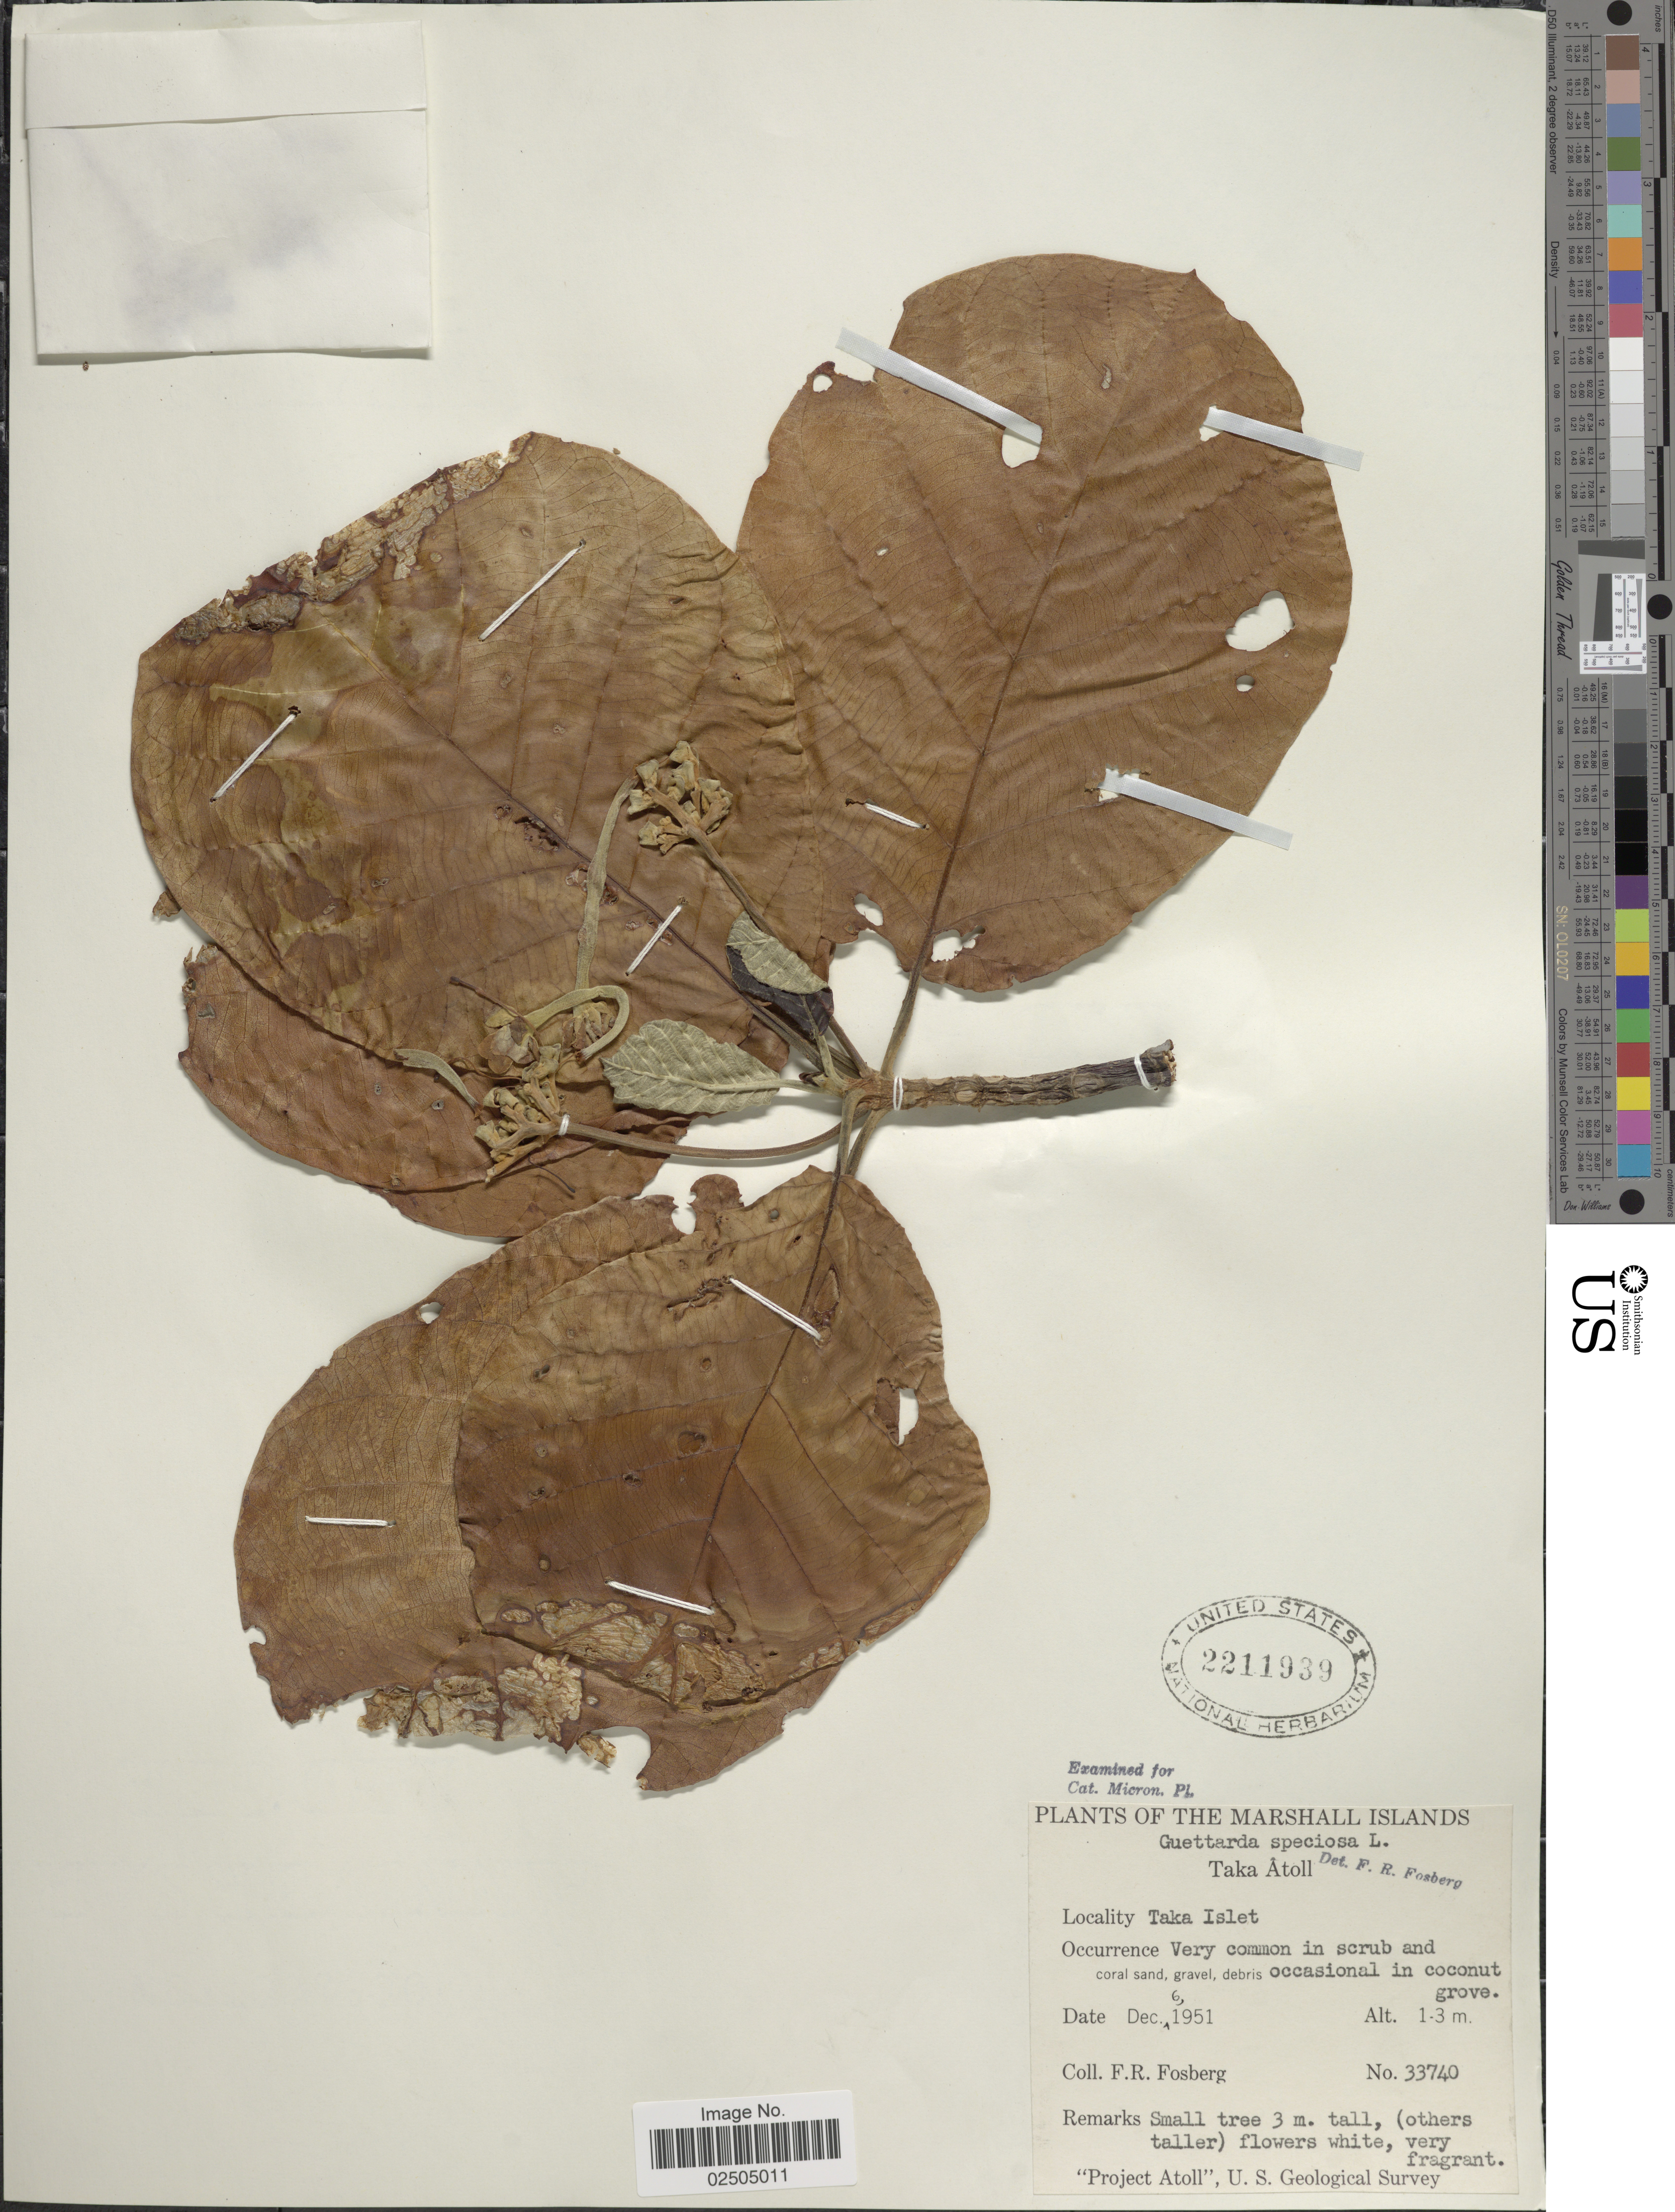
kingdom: Plantae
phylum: Tracheophyta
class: Magnoliopsida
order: Gentianales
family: Rubiaceae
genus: Guettarda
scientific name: Guettarda speciosa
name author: L.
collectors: F. R. Fosberg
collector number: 33740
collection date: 1951-12-06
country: Marshall Islands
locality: The Marshall Islands, Taka Atoll, Taka Islet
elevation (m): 1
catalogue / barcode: US 2211939